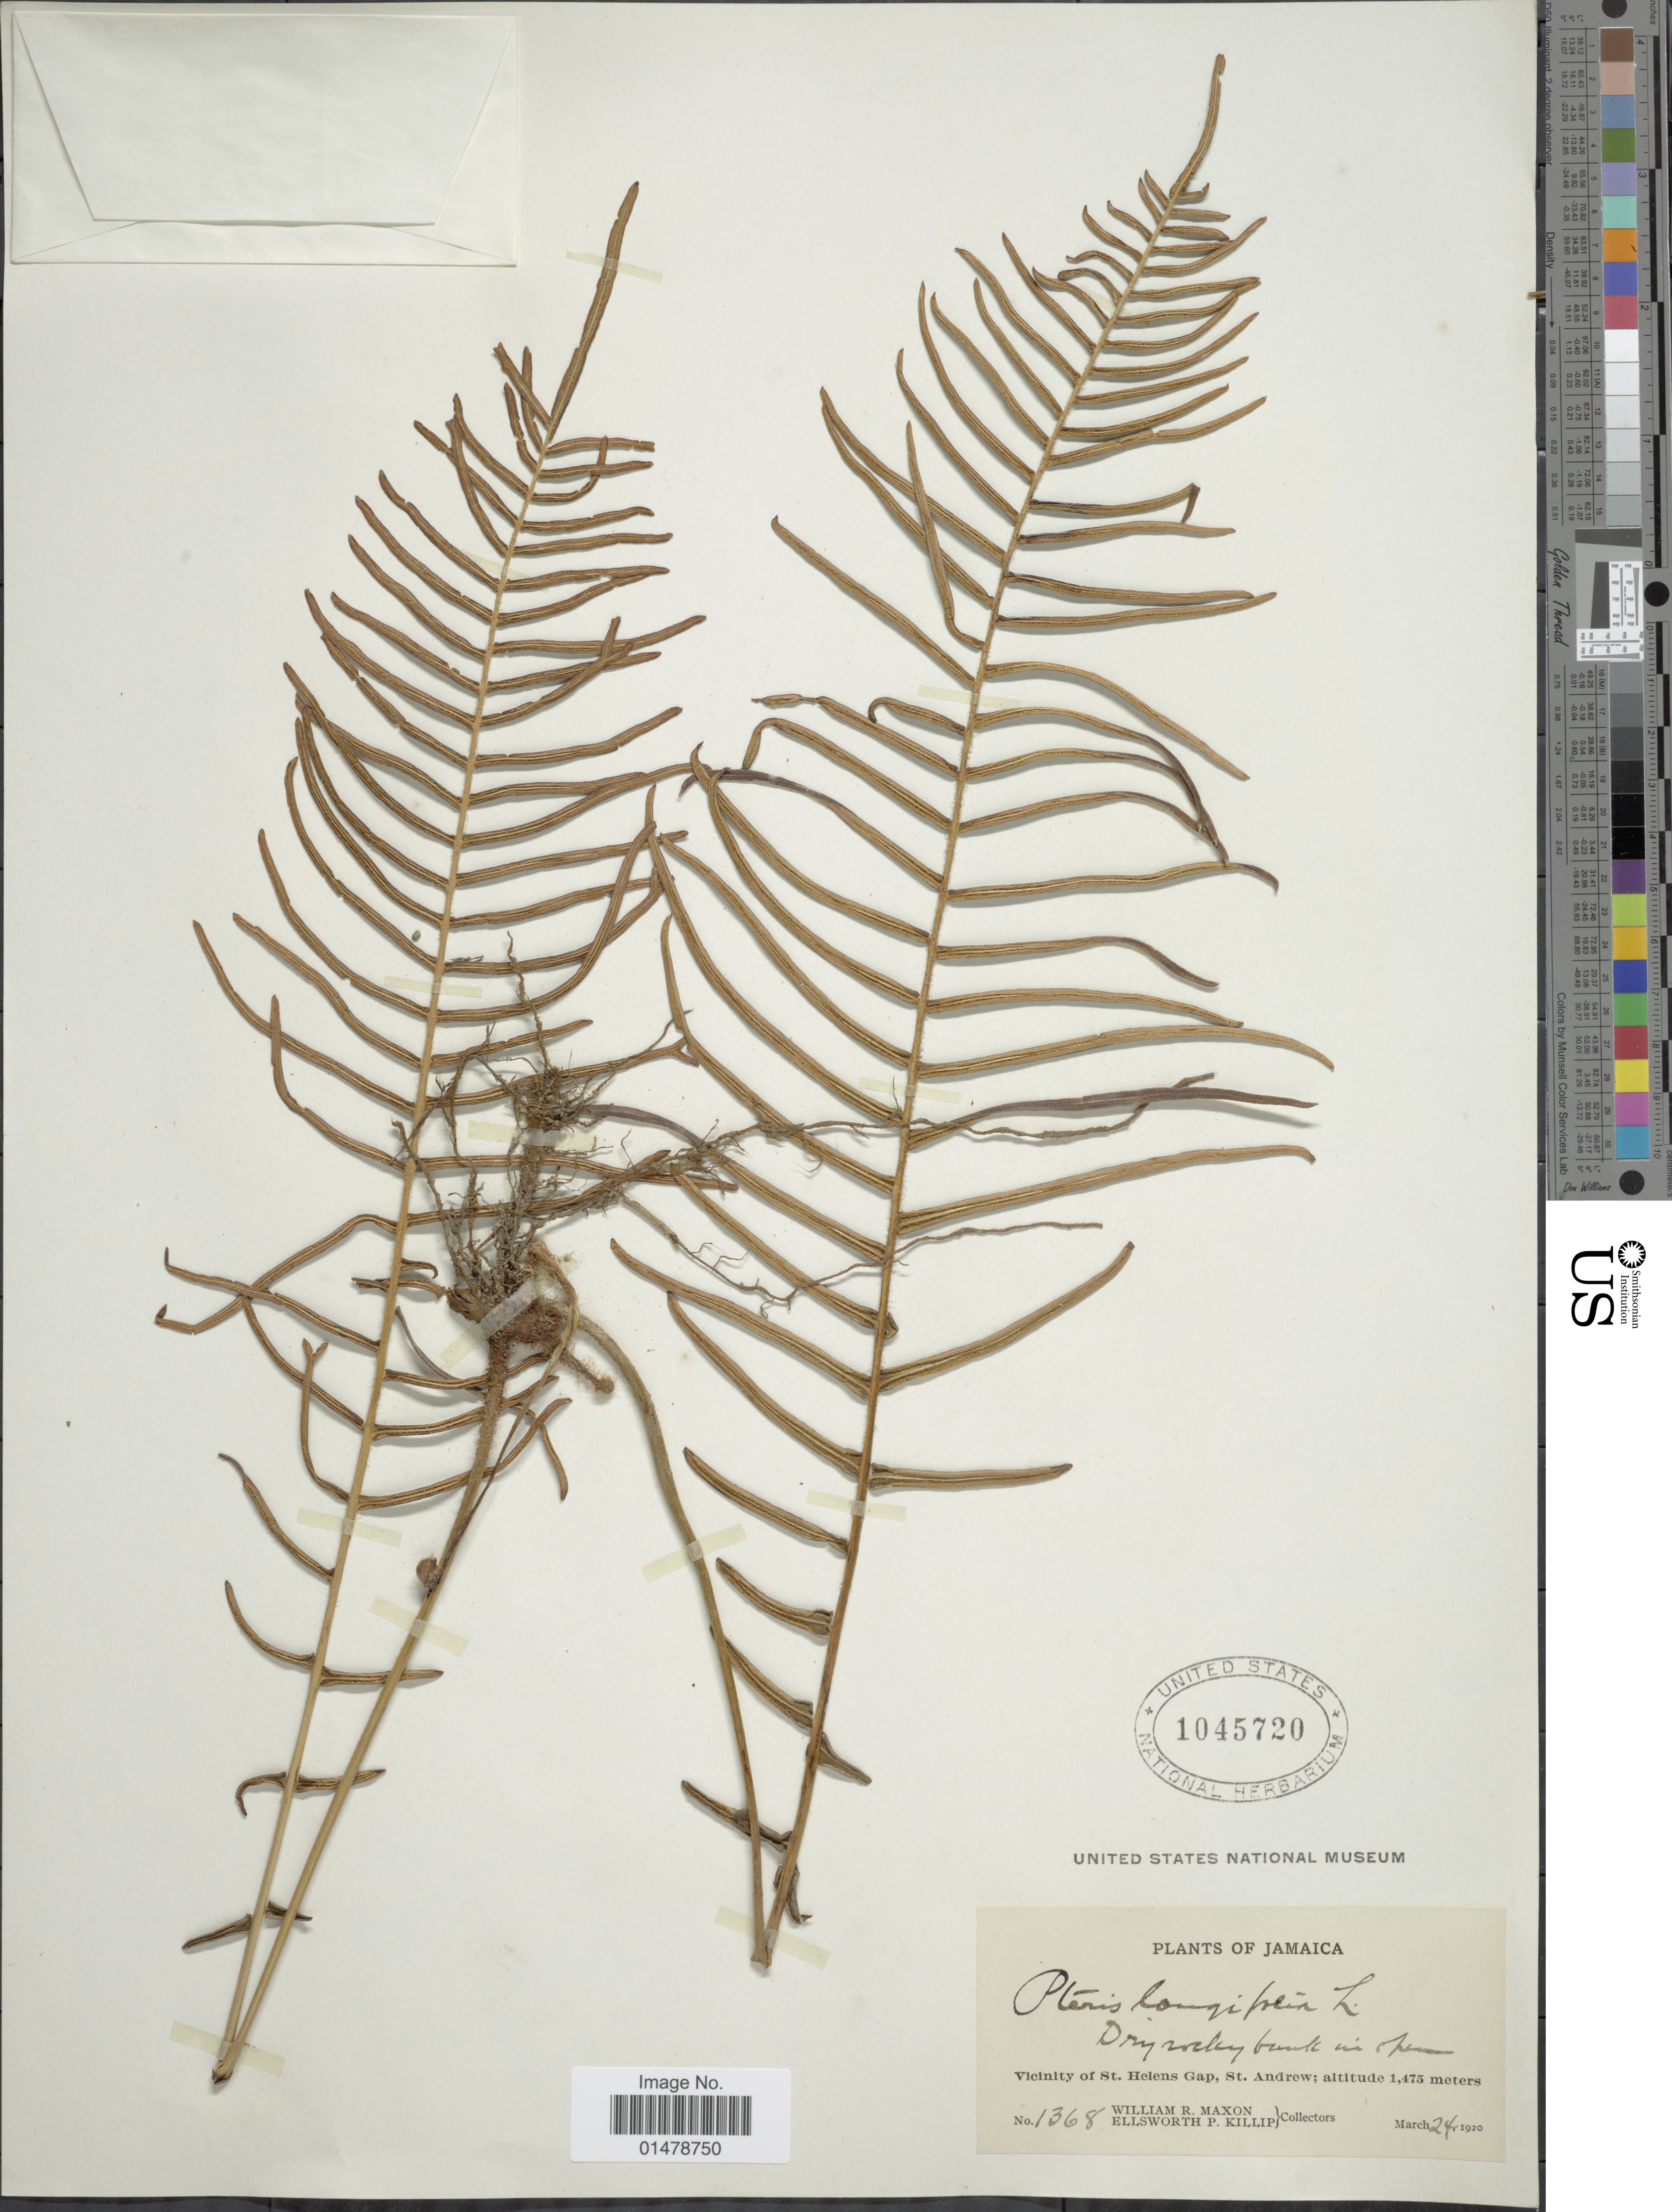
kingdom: Plantae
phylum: Tracheophyta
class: Polypodiopsida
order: Polypodiales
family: Pteridaceae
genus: Pteris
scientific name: Pteris longifolia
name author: L.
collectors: W. R. Maxon & E. P. Killip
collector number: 1368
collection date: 1920-03-24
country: Jamaica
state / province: Saint Andrew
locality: Vicinity of St. Helens Gap, St. Andrew.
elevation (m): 1475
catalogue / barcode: US 1045720